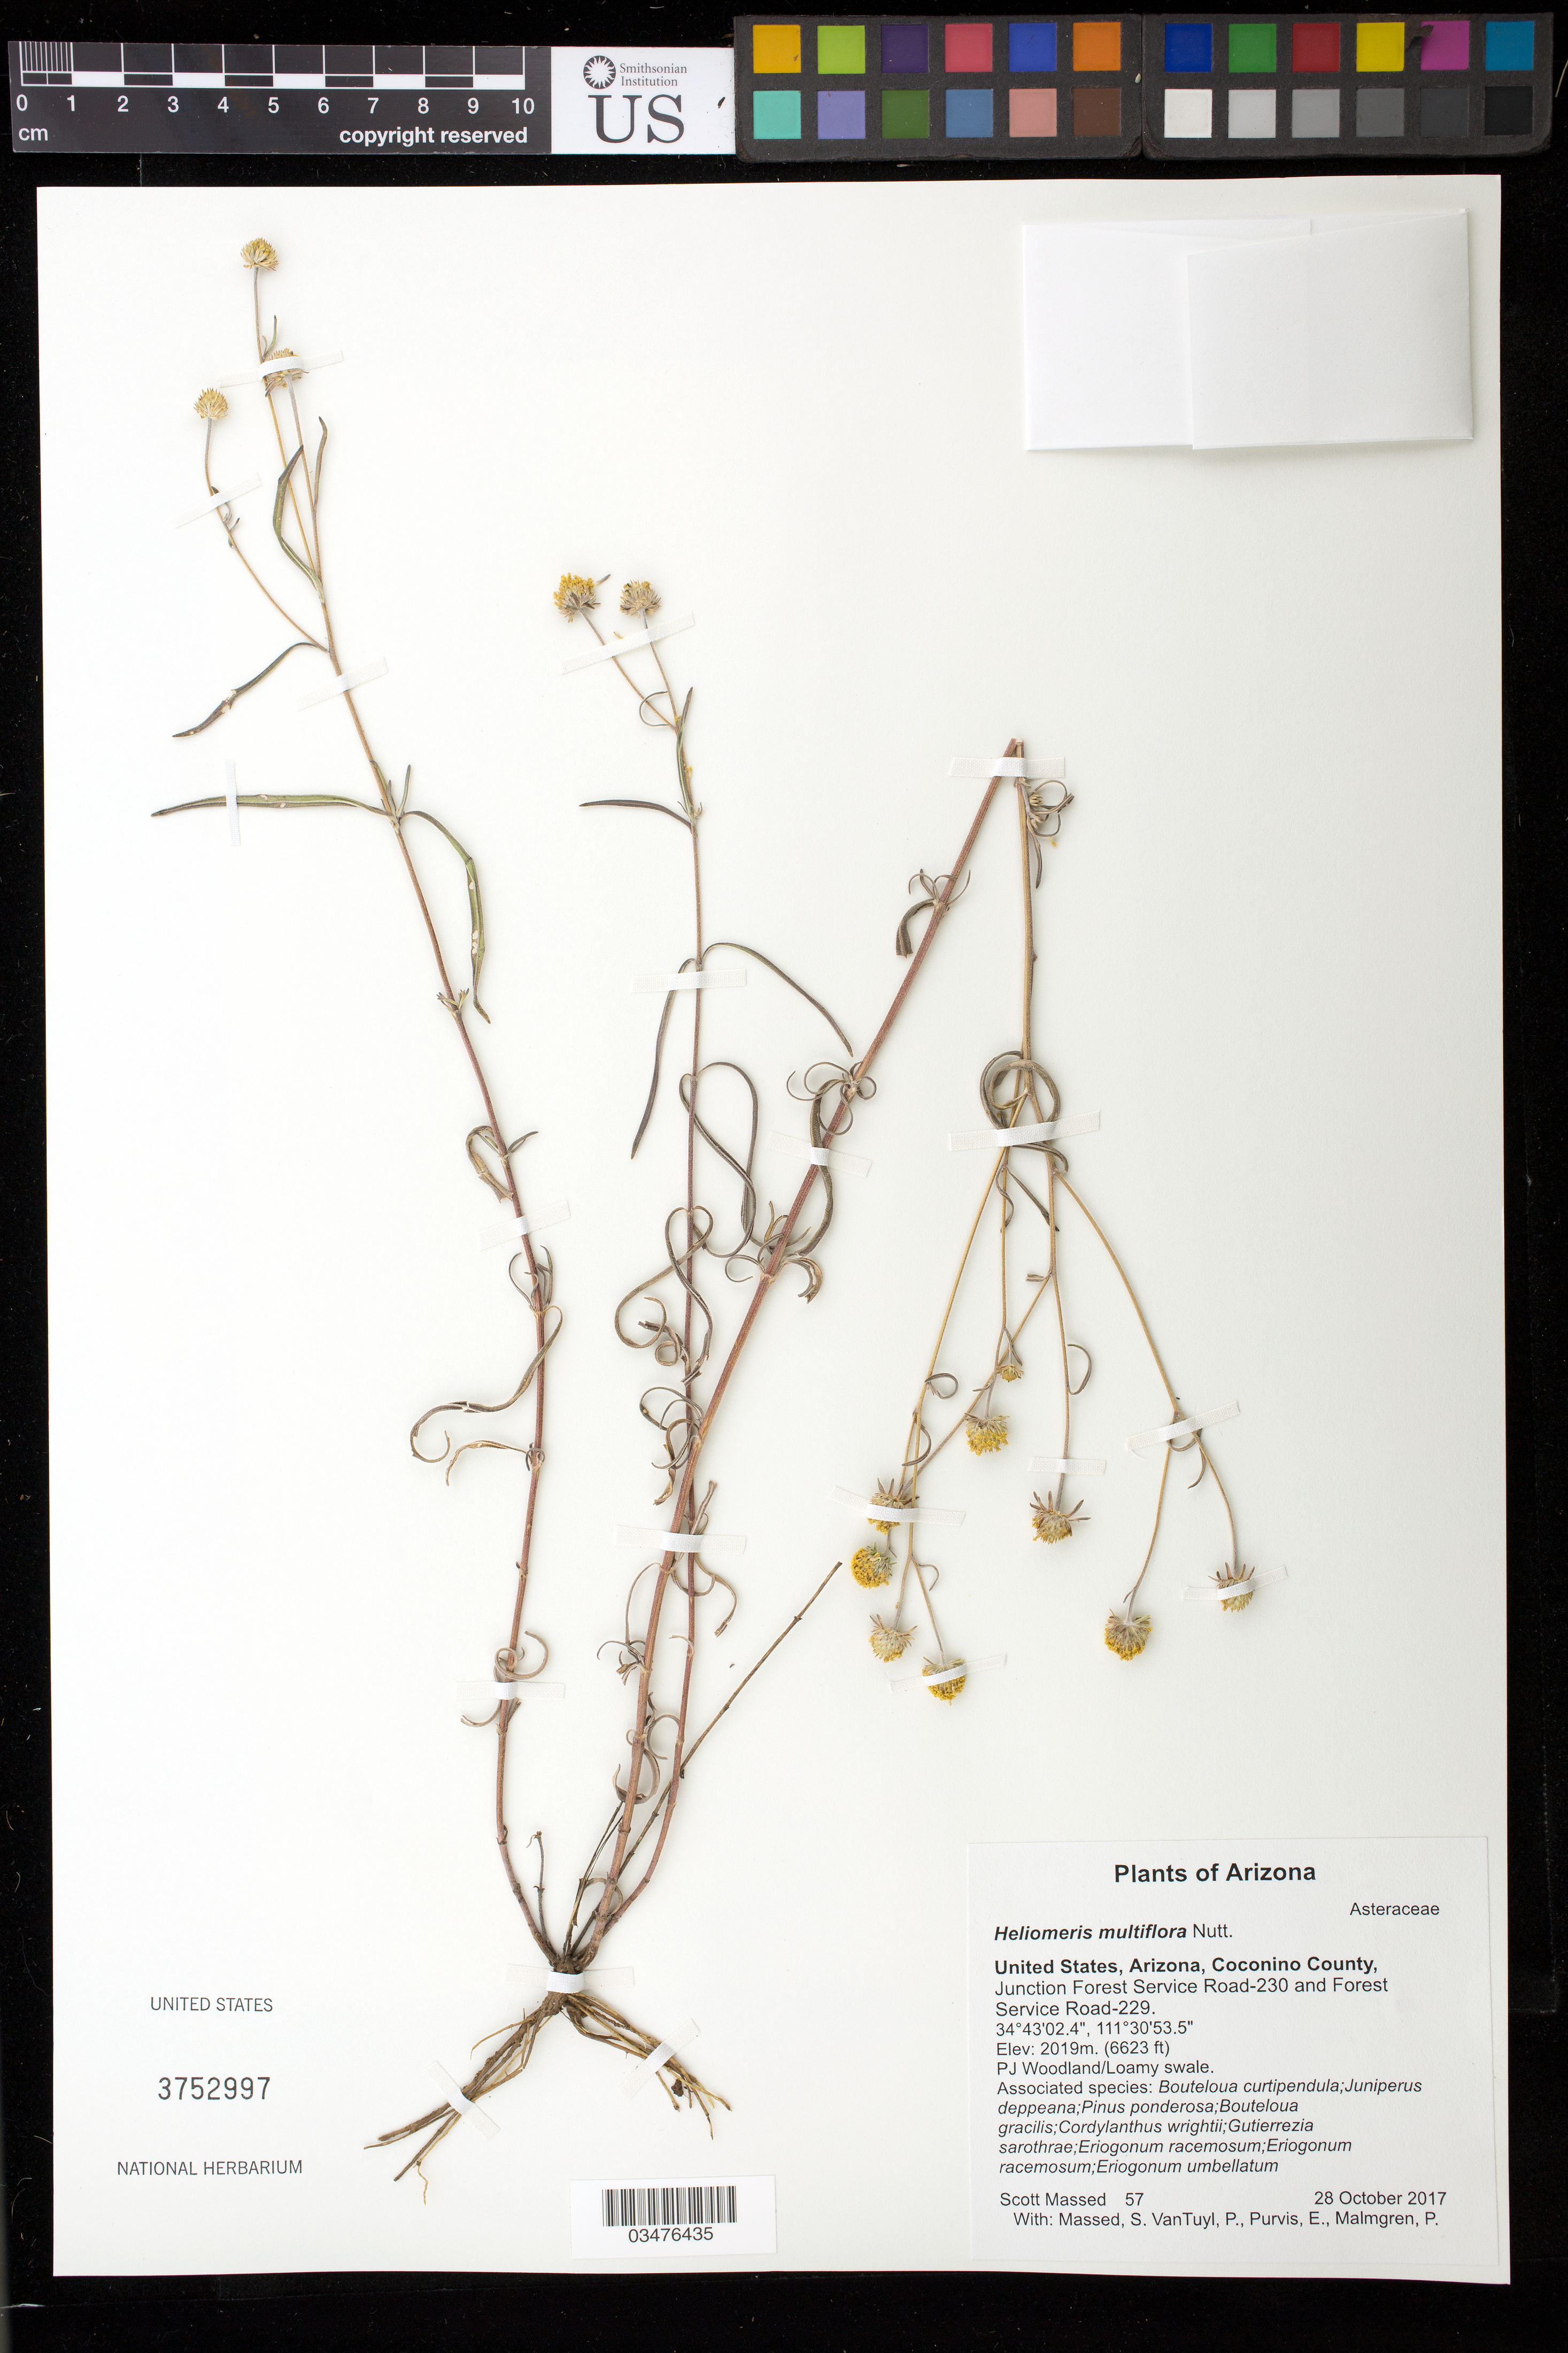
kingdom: Plantae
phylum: Tracheophyta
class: Magnoliopsida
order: Asterales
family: Asteraceae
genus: Heliomeris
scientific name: Heliomeris multiflora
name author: Nutt.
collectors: S. Massed, P. Vantuyl, E. Purvis & P. Malmgren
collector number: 57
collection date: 2017-10-28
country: United States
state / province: Arizona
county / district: Coconino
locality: Junction Forest Service Road-230 and Forest Service Road-229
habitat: PJ Woodland/Loamy swale. With Bouteloua curtipendula, Juniperus deppeana, Pinus ponderosa, ect.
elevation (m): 2019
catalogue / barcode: US 3752997